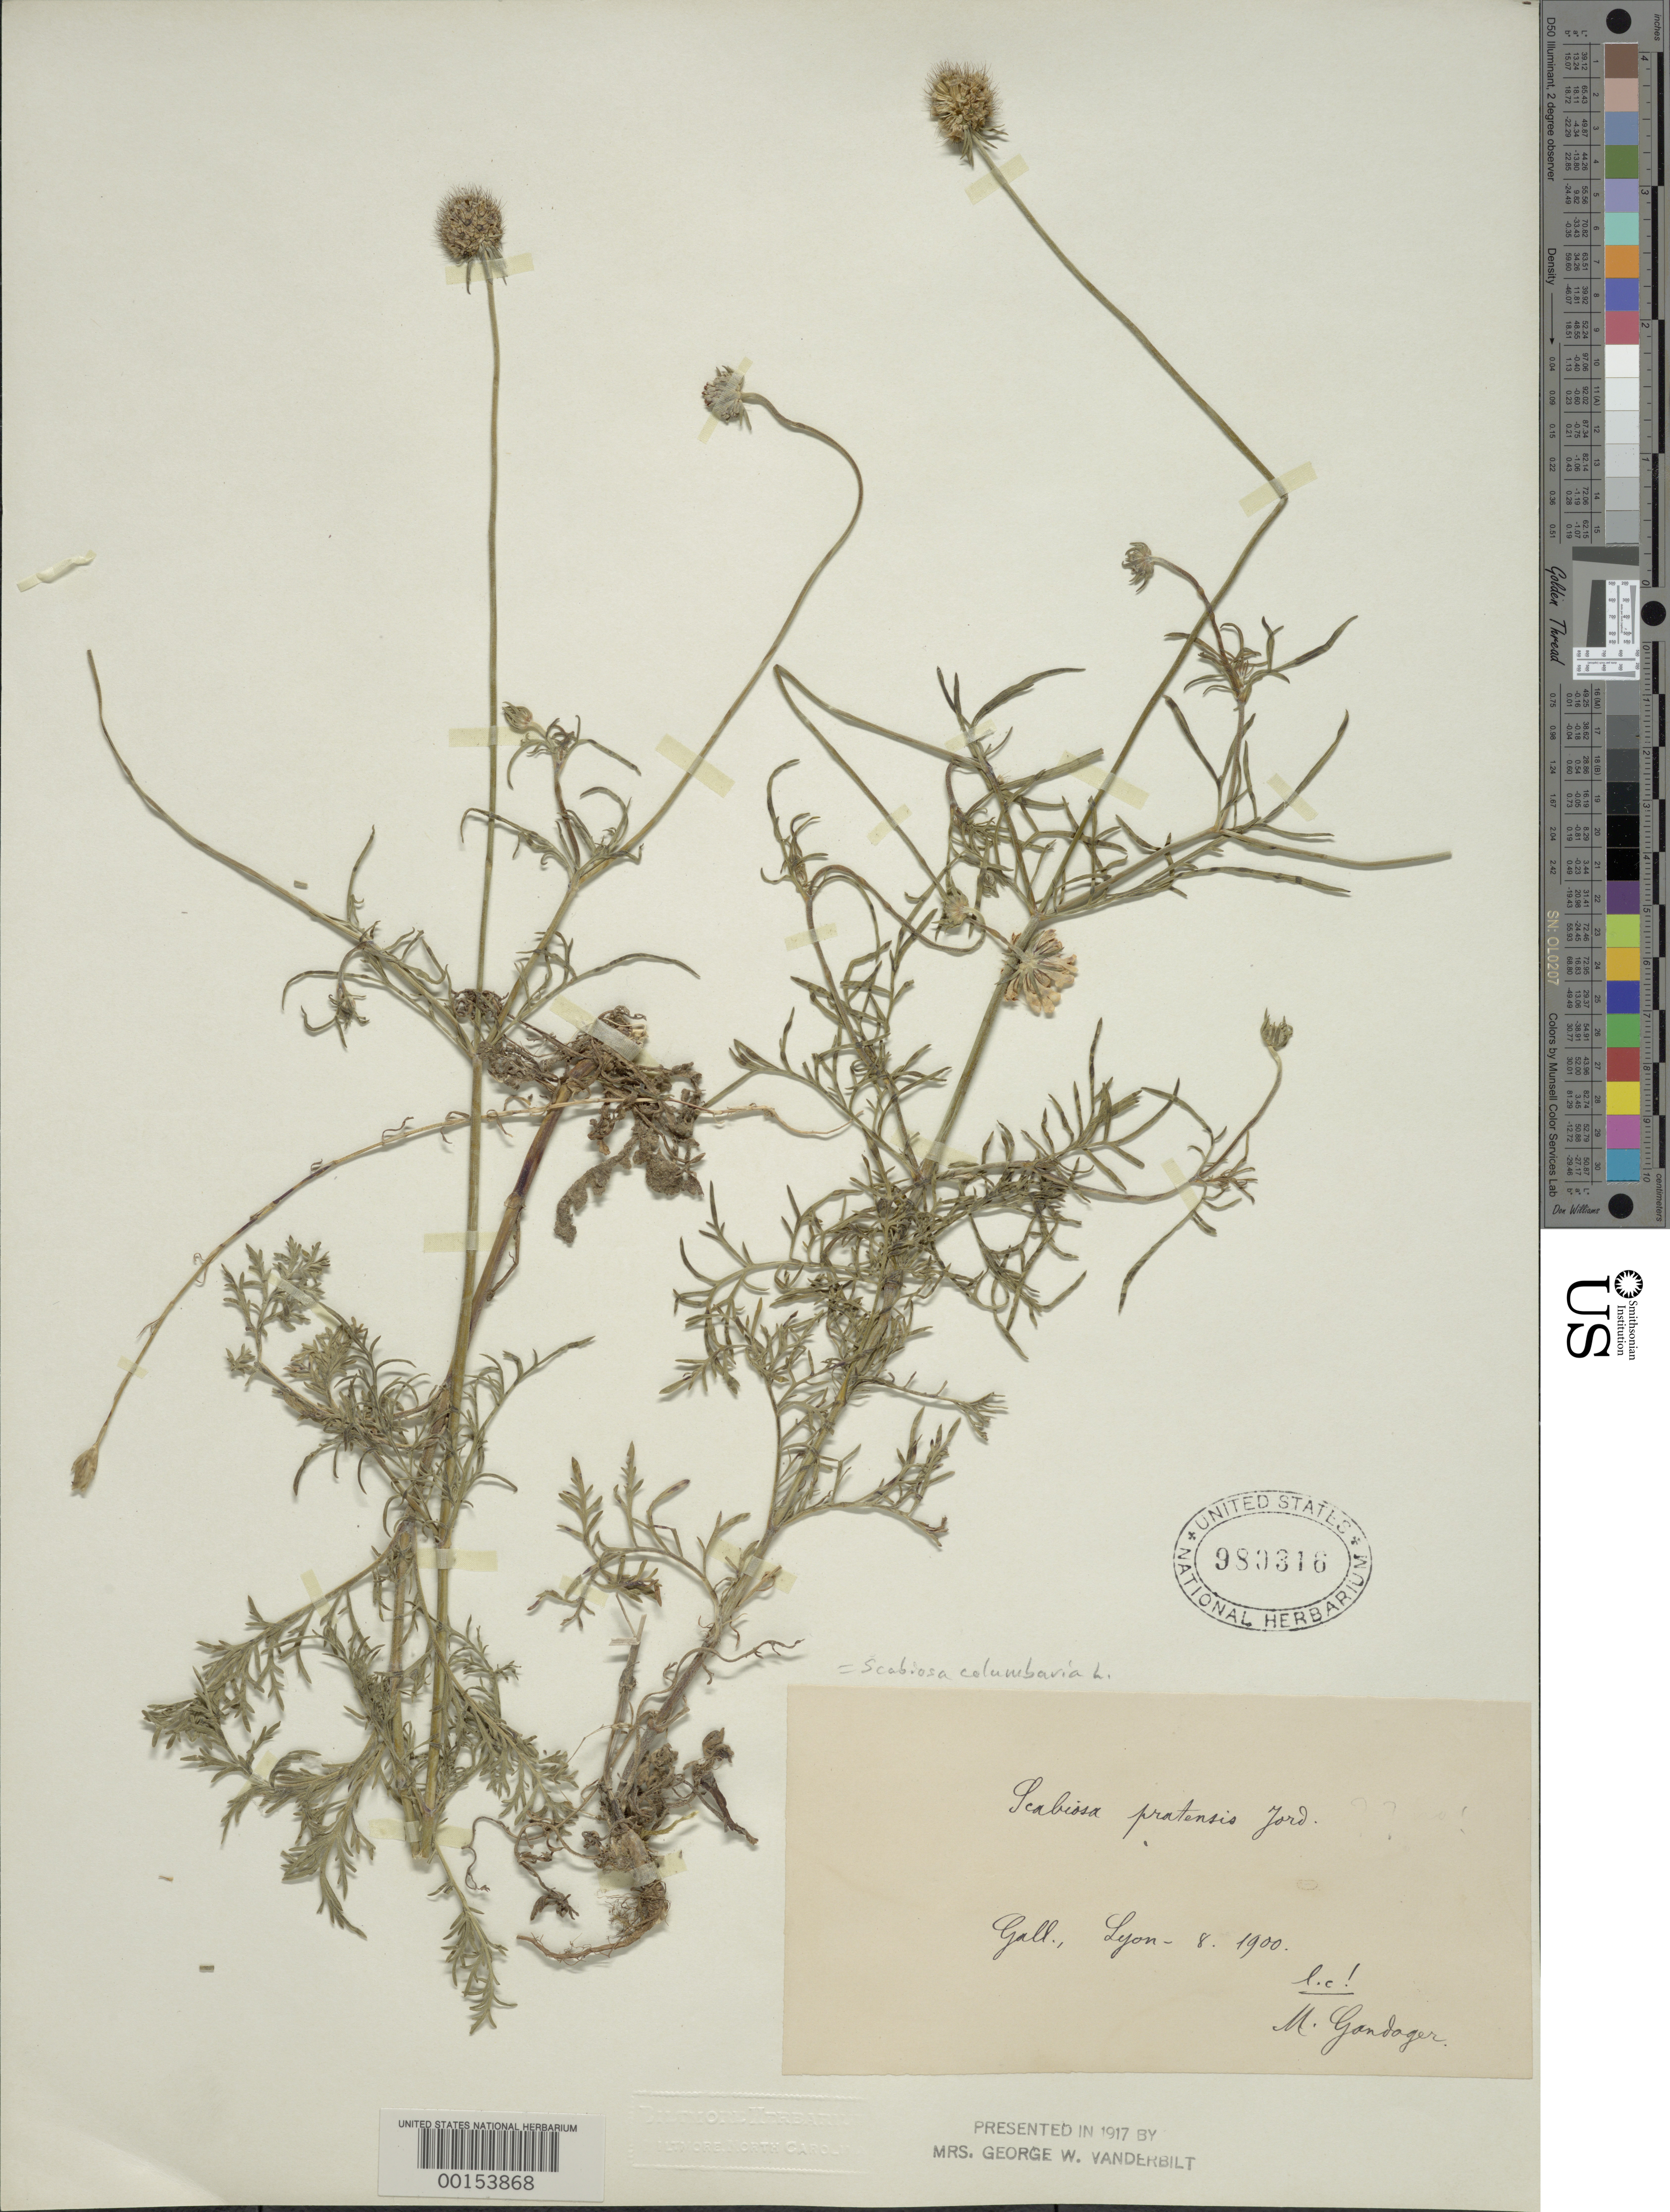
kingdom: Plantae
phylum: Tracheophyta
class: Magnoliopsida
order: Dipsacales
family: Caprifoliaceae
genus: Scabiosa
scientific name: Scabiosa columbaria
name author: L.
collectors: M. Gandoger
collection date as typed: Aug 1900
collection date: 1900-08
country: France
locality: Lyon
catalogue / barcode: US 980316